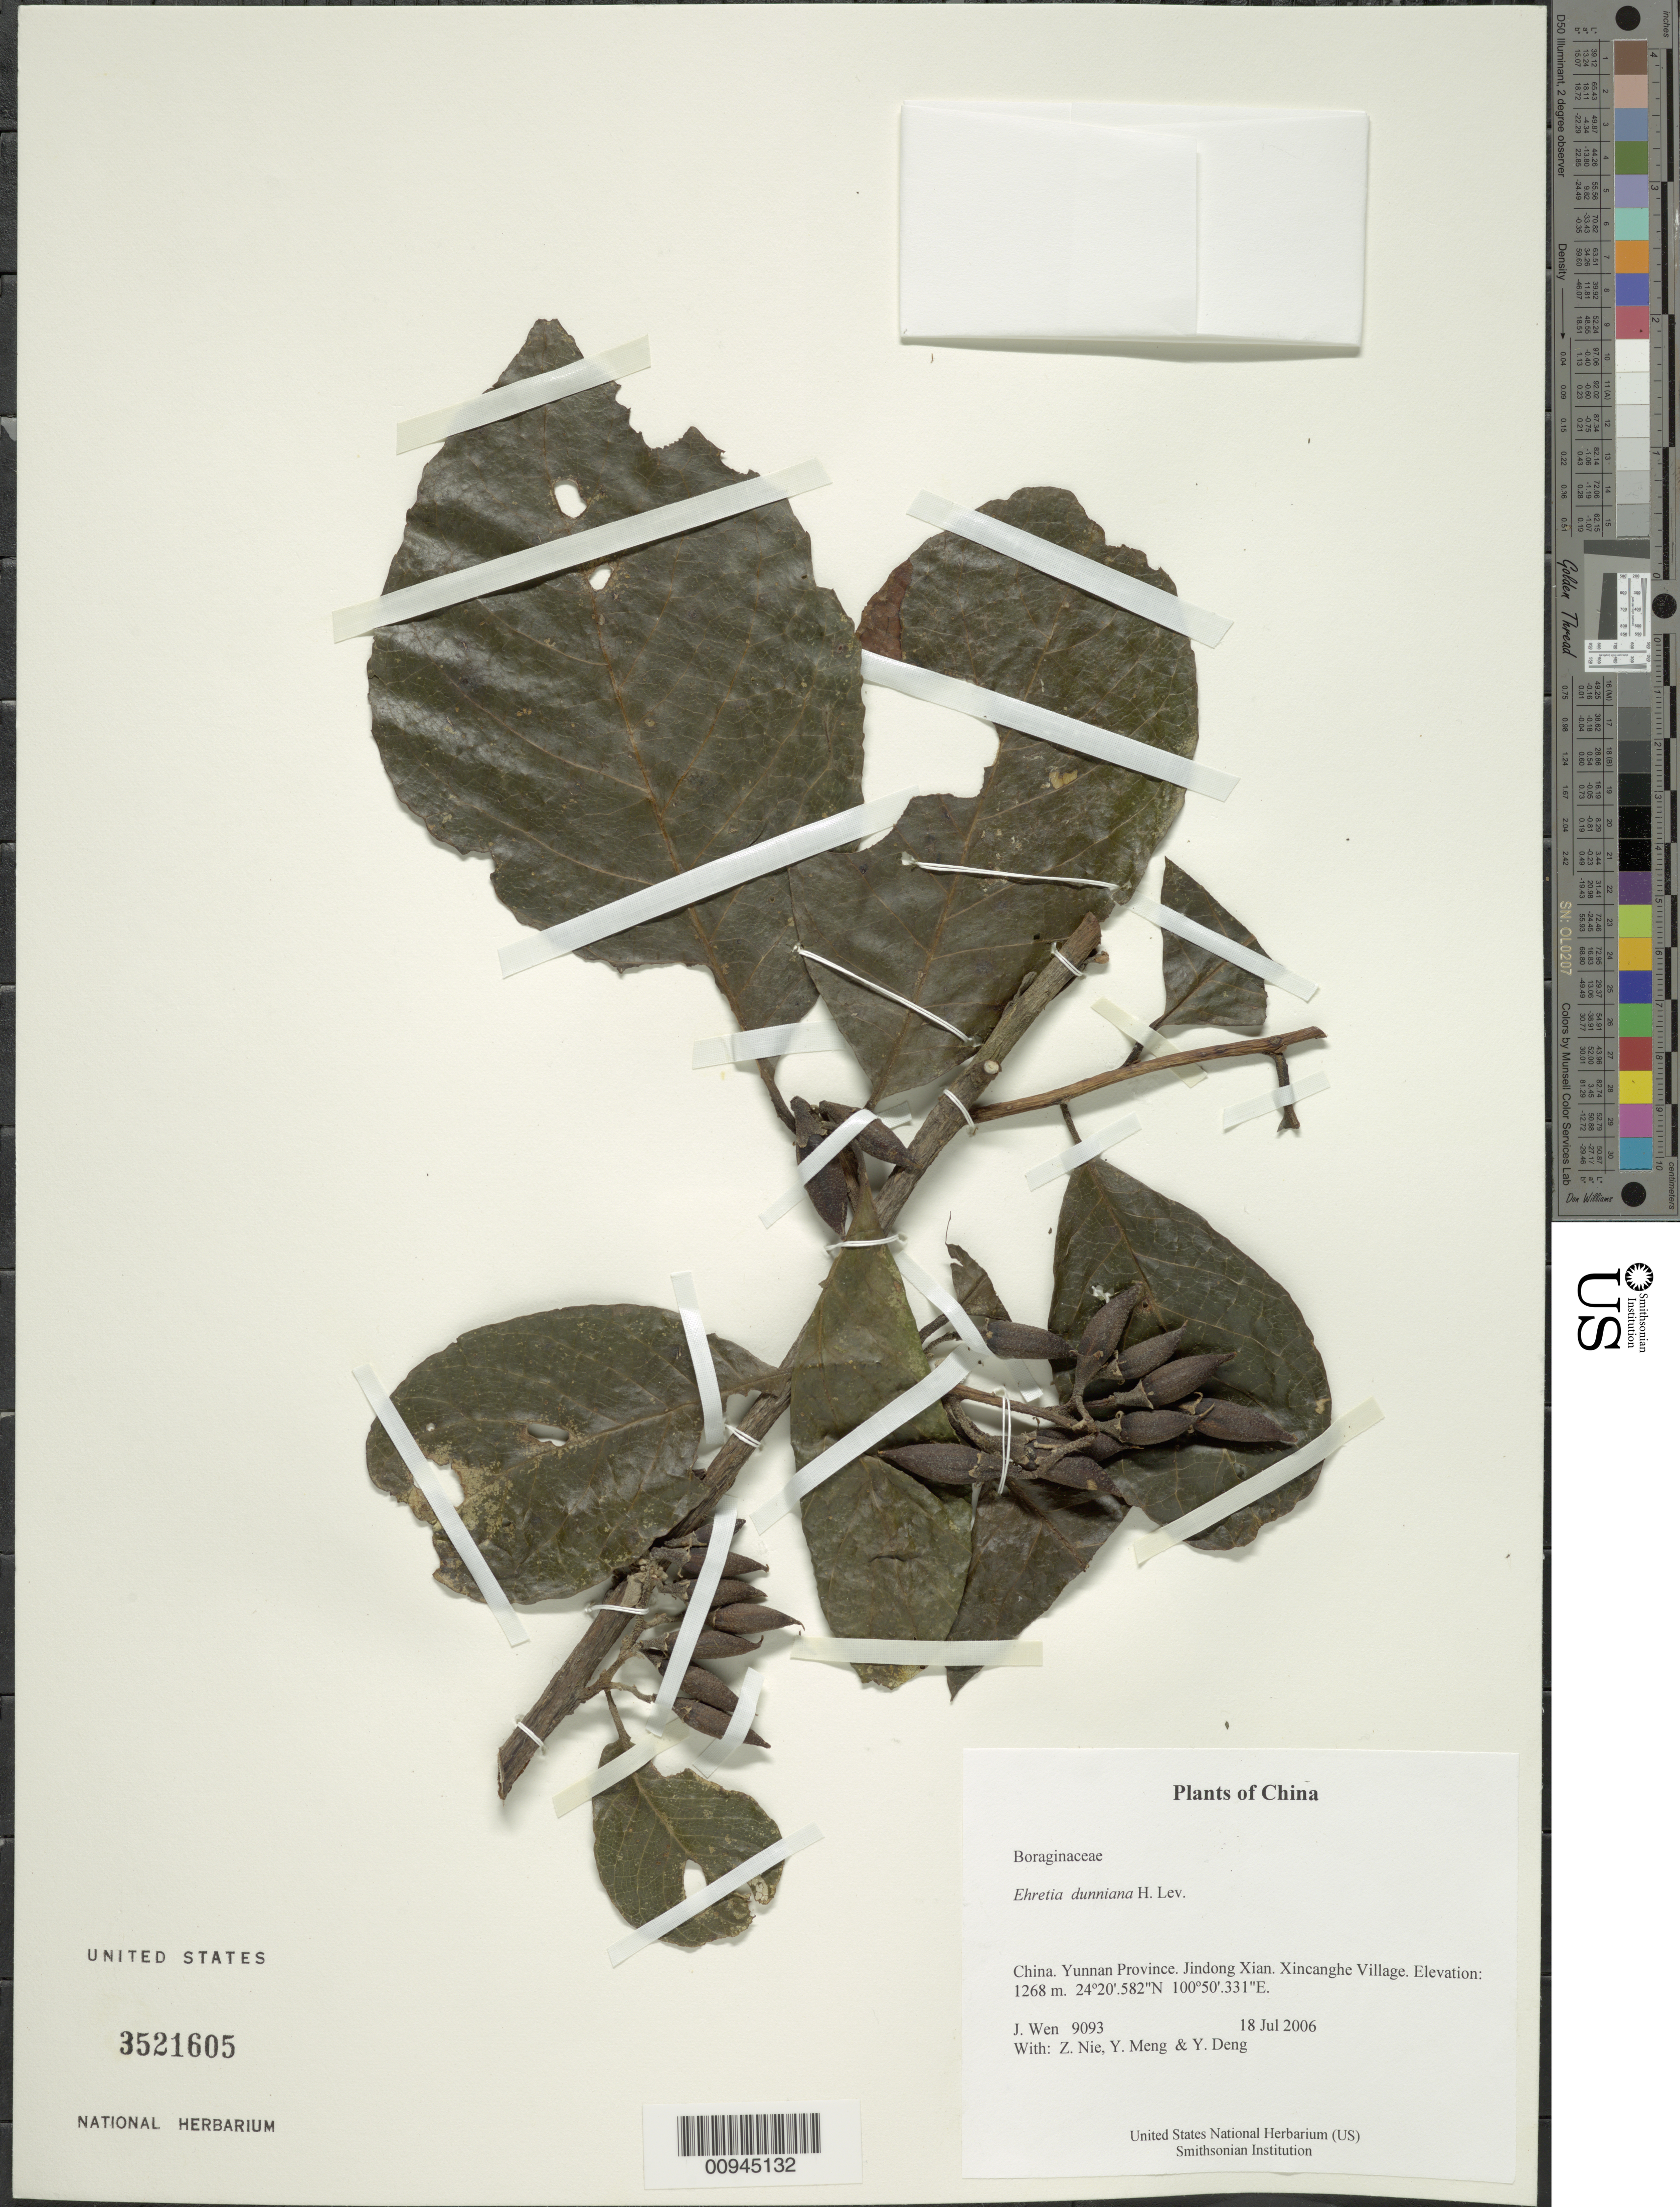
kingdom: Plantae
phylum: Tracheophyta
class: Magnoliopsida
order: Boraginales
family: Ehretiaceae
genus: Ehretia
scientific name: Ehretia dunniana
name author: H. Lév.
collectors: J. Wen, Z. Nie, Y. Meng & Y. Deng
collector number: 9093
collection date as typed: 18 Jul 2006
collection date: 2006-07-18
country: China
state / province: Yunnan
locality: Yunnan Province. Jindong Xian. Xincanghe Village.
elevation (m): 1268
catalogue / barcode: US 3521605